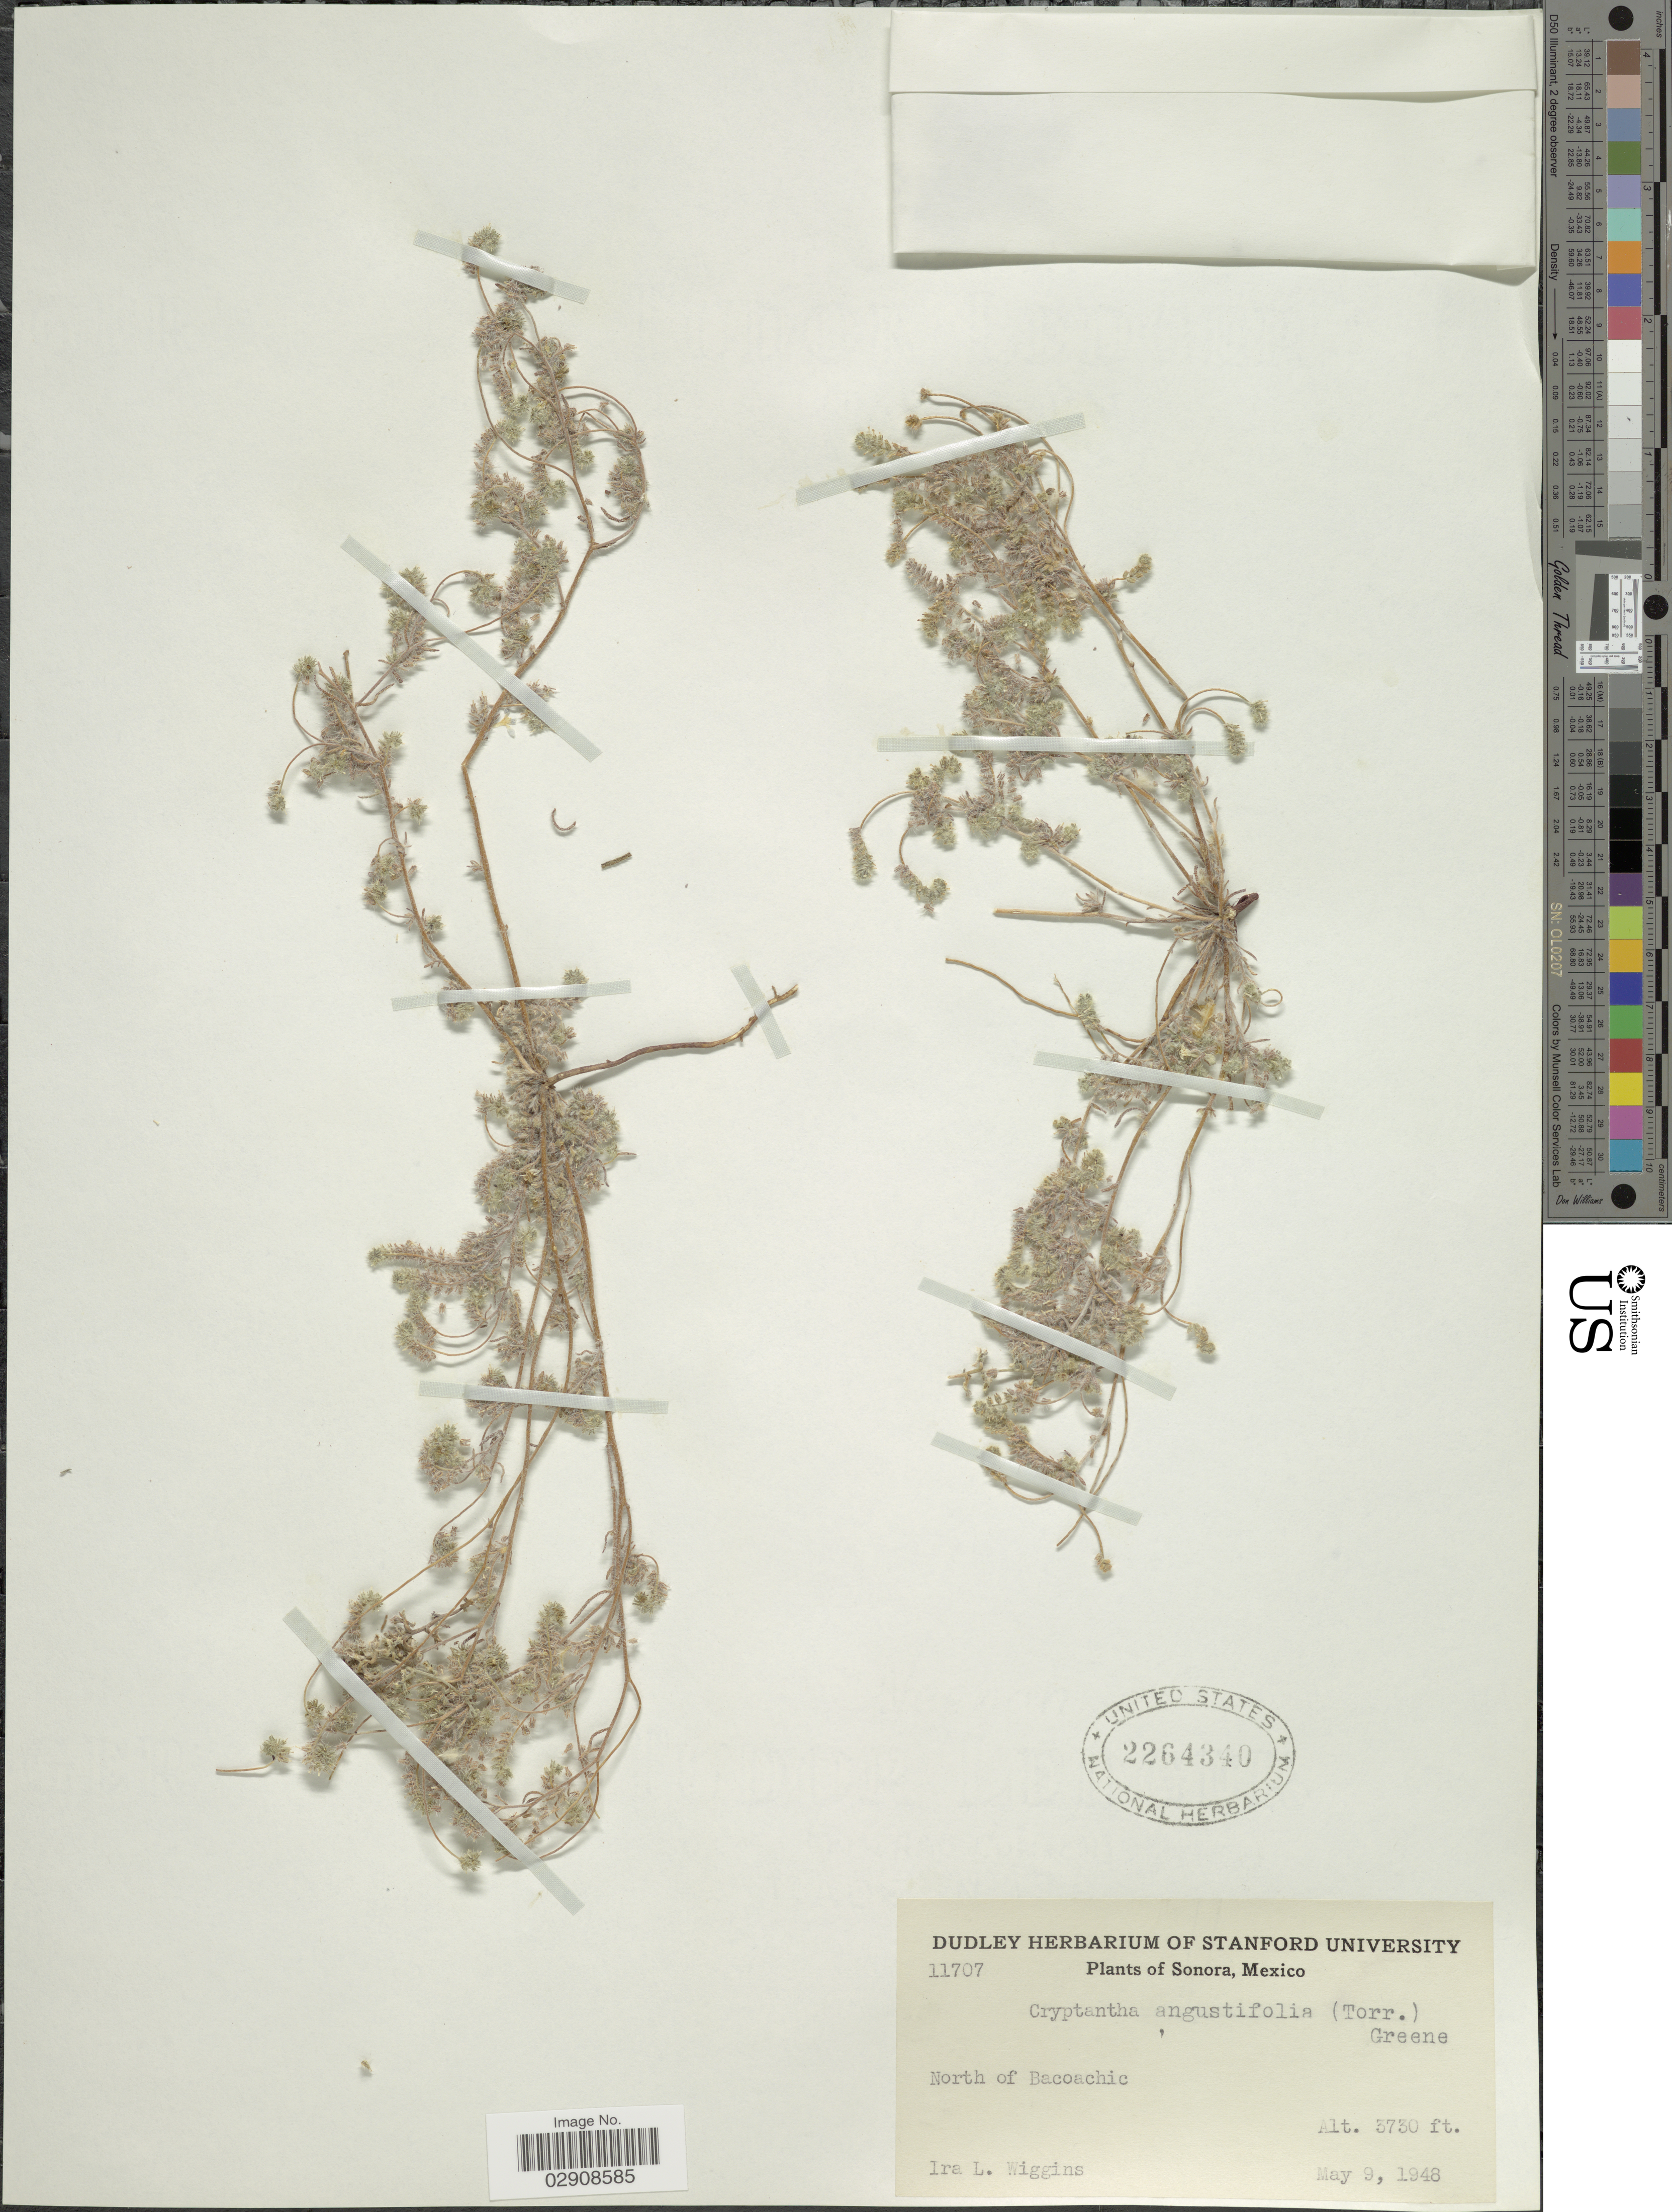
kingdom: Plantae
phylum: Tracheophyta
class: Magnoliopsida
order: Boraginales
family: Boraginaceae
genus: Cryptantha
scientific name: Cryptantha angustifolia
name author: (Torr.) Greene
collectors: I. L. Wiggins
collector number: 11707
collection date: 1948-05-09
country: Mexico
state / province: Sonora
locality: North of Bacoachic.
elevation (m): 1137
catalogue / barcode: US 2264340